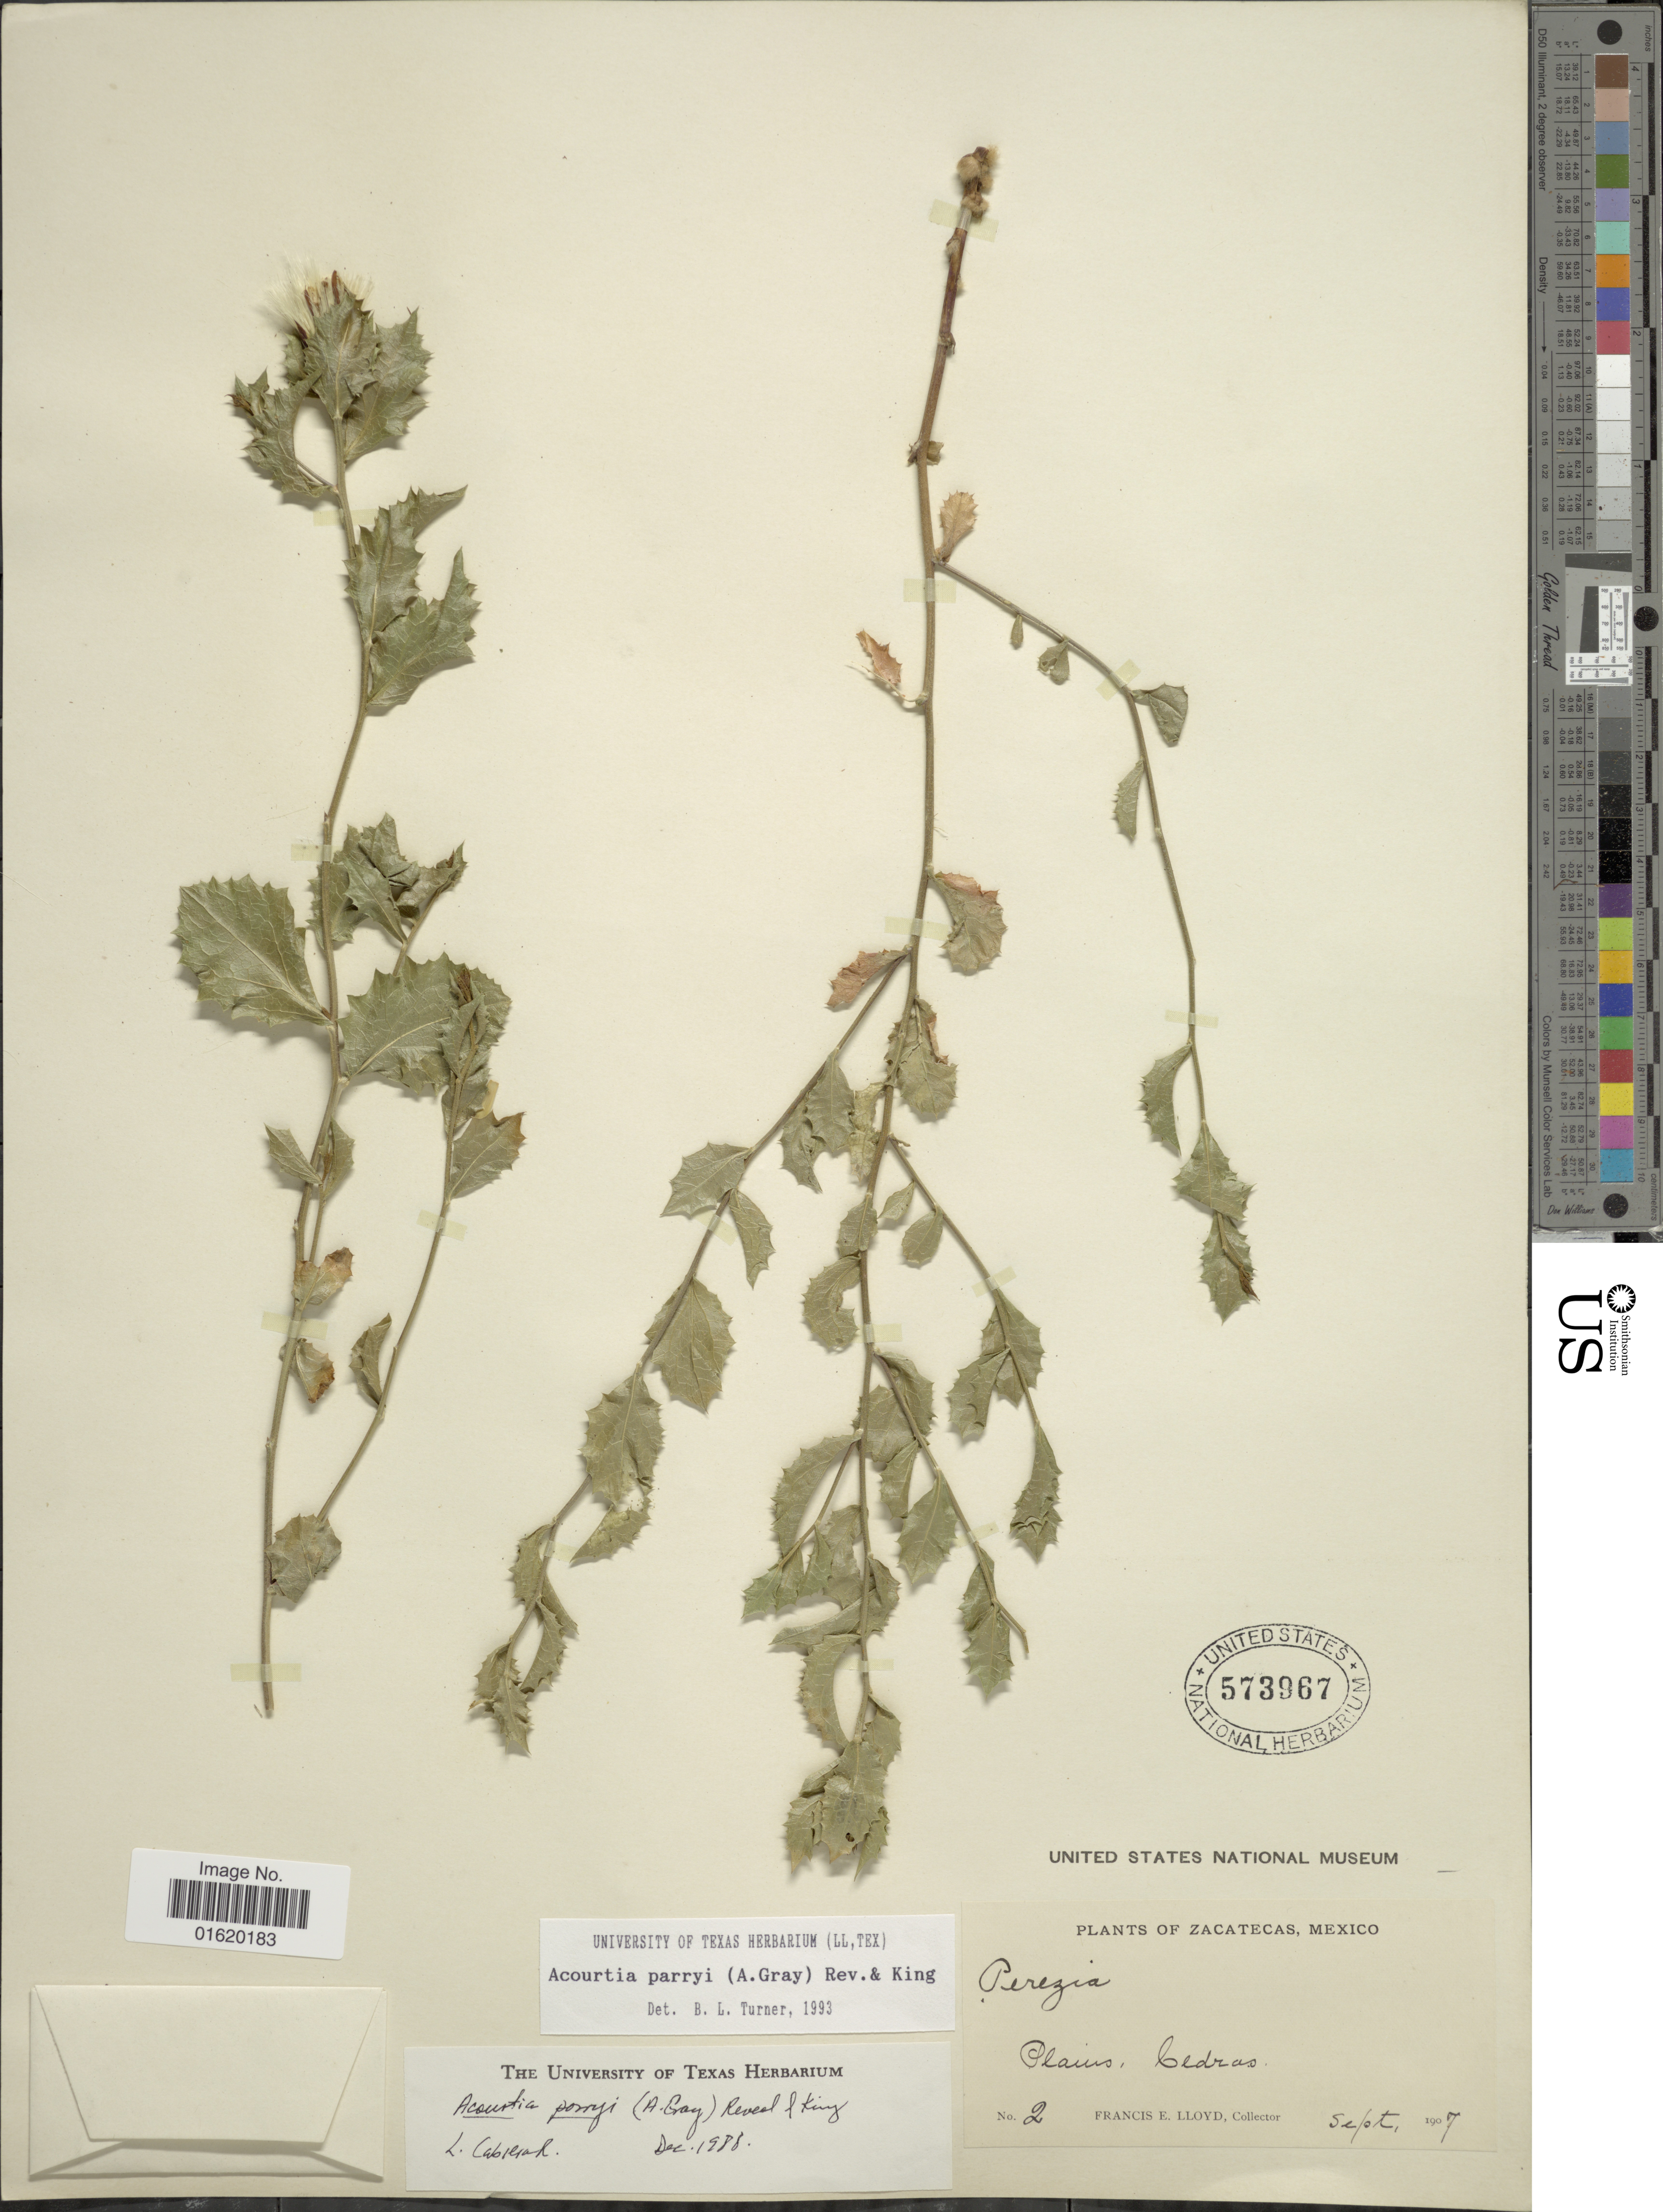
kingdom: Plantae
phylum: Tracheophyta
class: Magnoliopsida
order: Asterales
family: Asteraceae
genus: Acourtia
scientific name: Acourtia parryi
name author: (A. Gray) Reveal & R.M. King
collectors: Lloyd, C. E.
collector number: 2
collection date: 1907-09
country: Mexico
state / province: Zacatecas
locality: Plains, Cedras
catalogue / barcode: US 573967